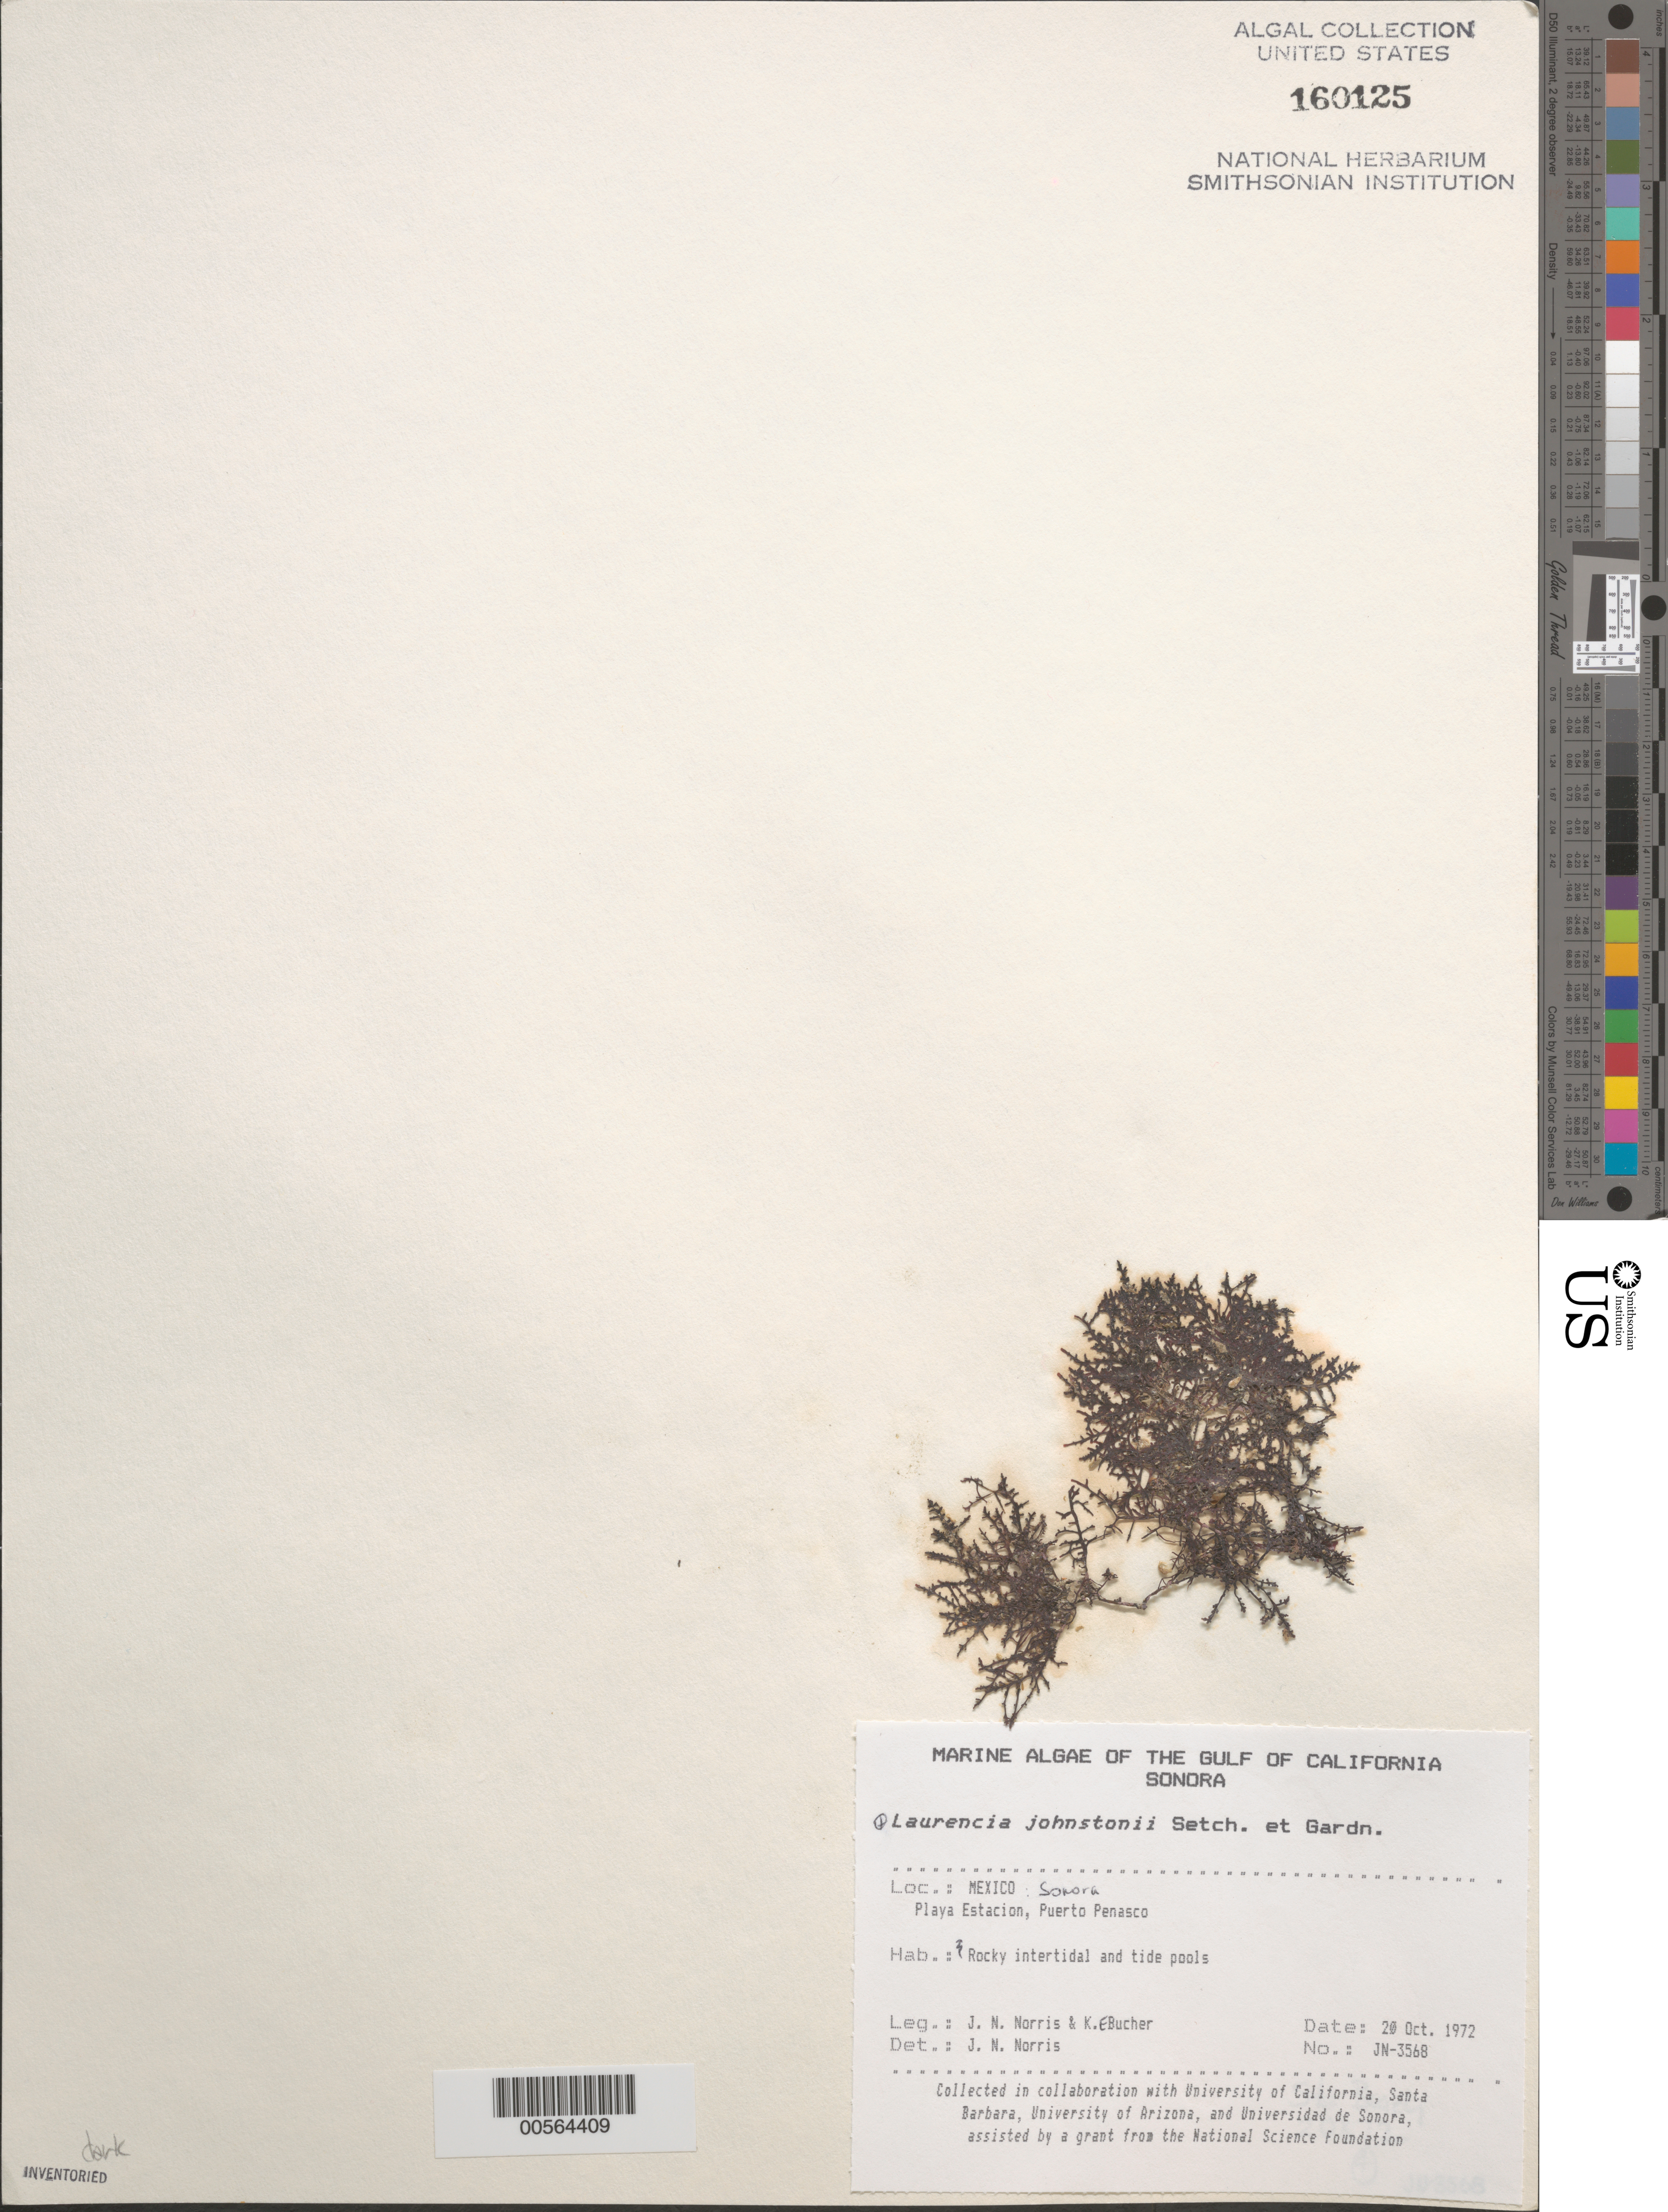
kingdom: Plantae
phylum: Rhodophyta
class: Florideophyceae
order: Ceramiales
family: Rhodomelaceae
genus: Laurencia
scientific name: Laurencia johnstonii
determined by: Norris, James N.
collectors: J. N. Norris & K. E. Bucher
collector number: JN-3568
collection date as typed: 20 Oct 1972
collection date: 1972-10-20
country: Mexico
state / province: Sonora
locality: Playa Estacion, Puerto Penasco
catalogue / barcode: US 160125